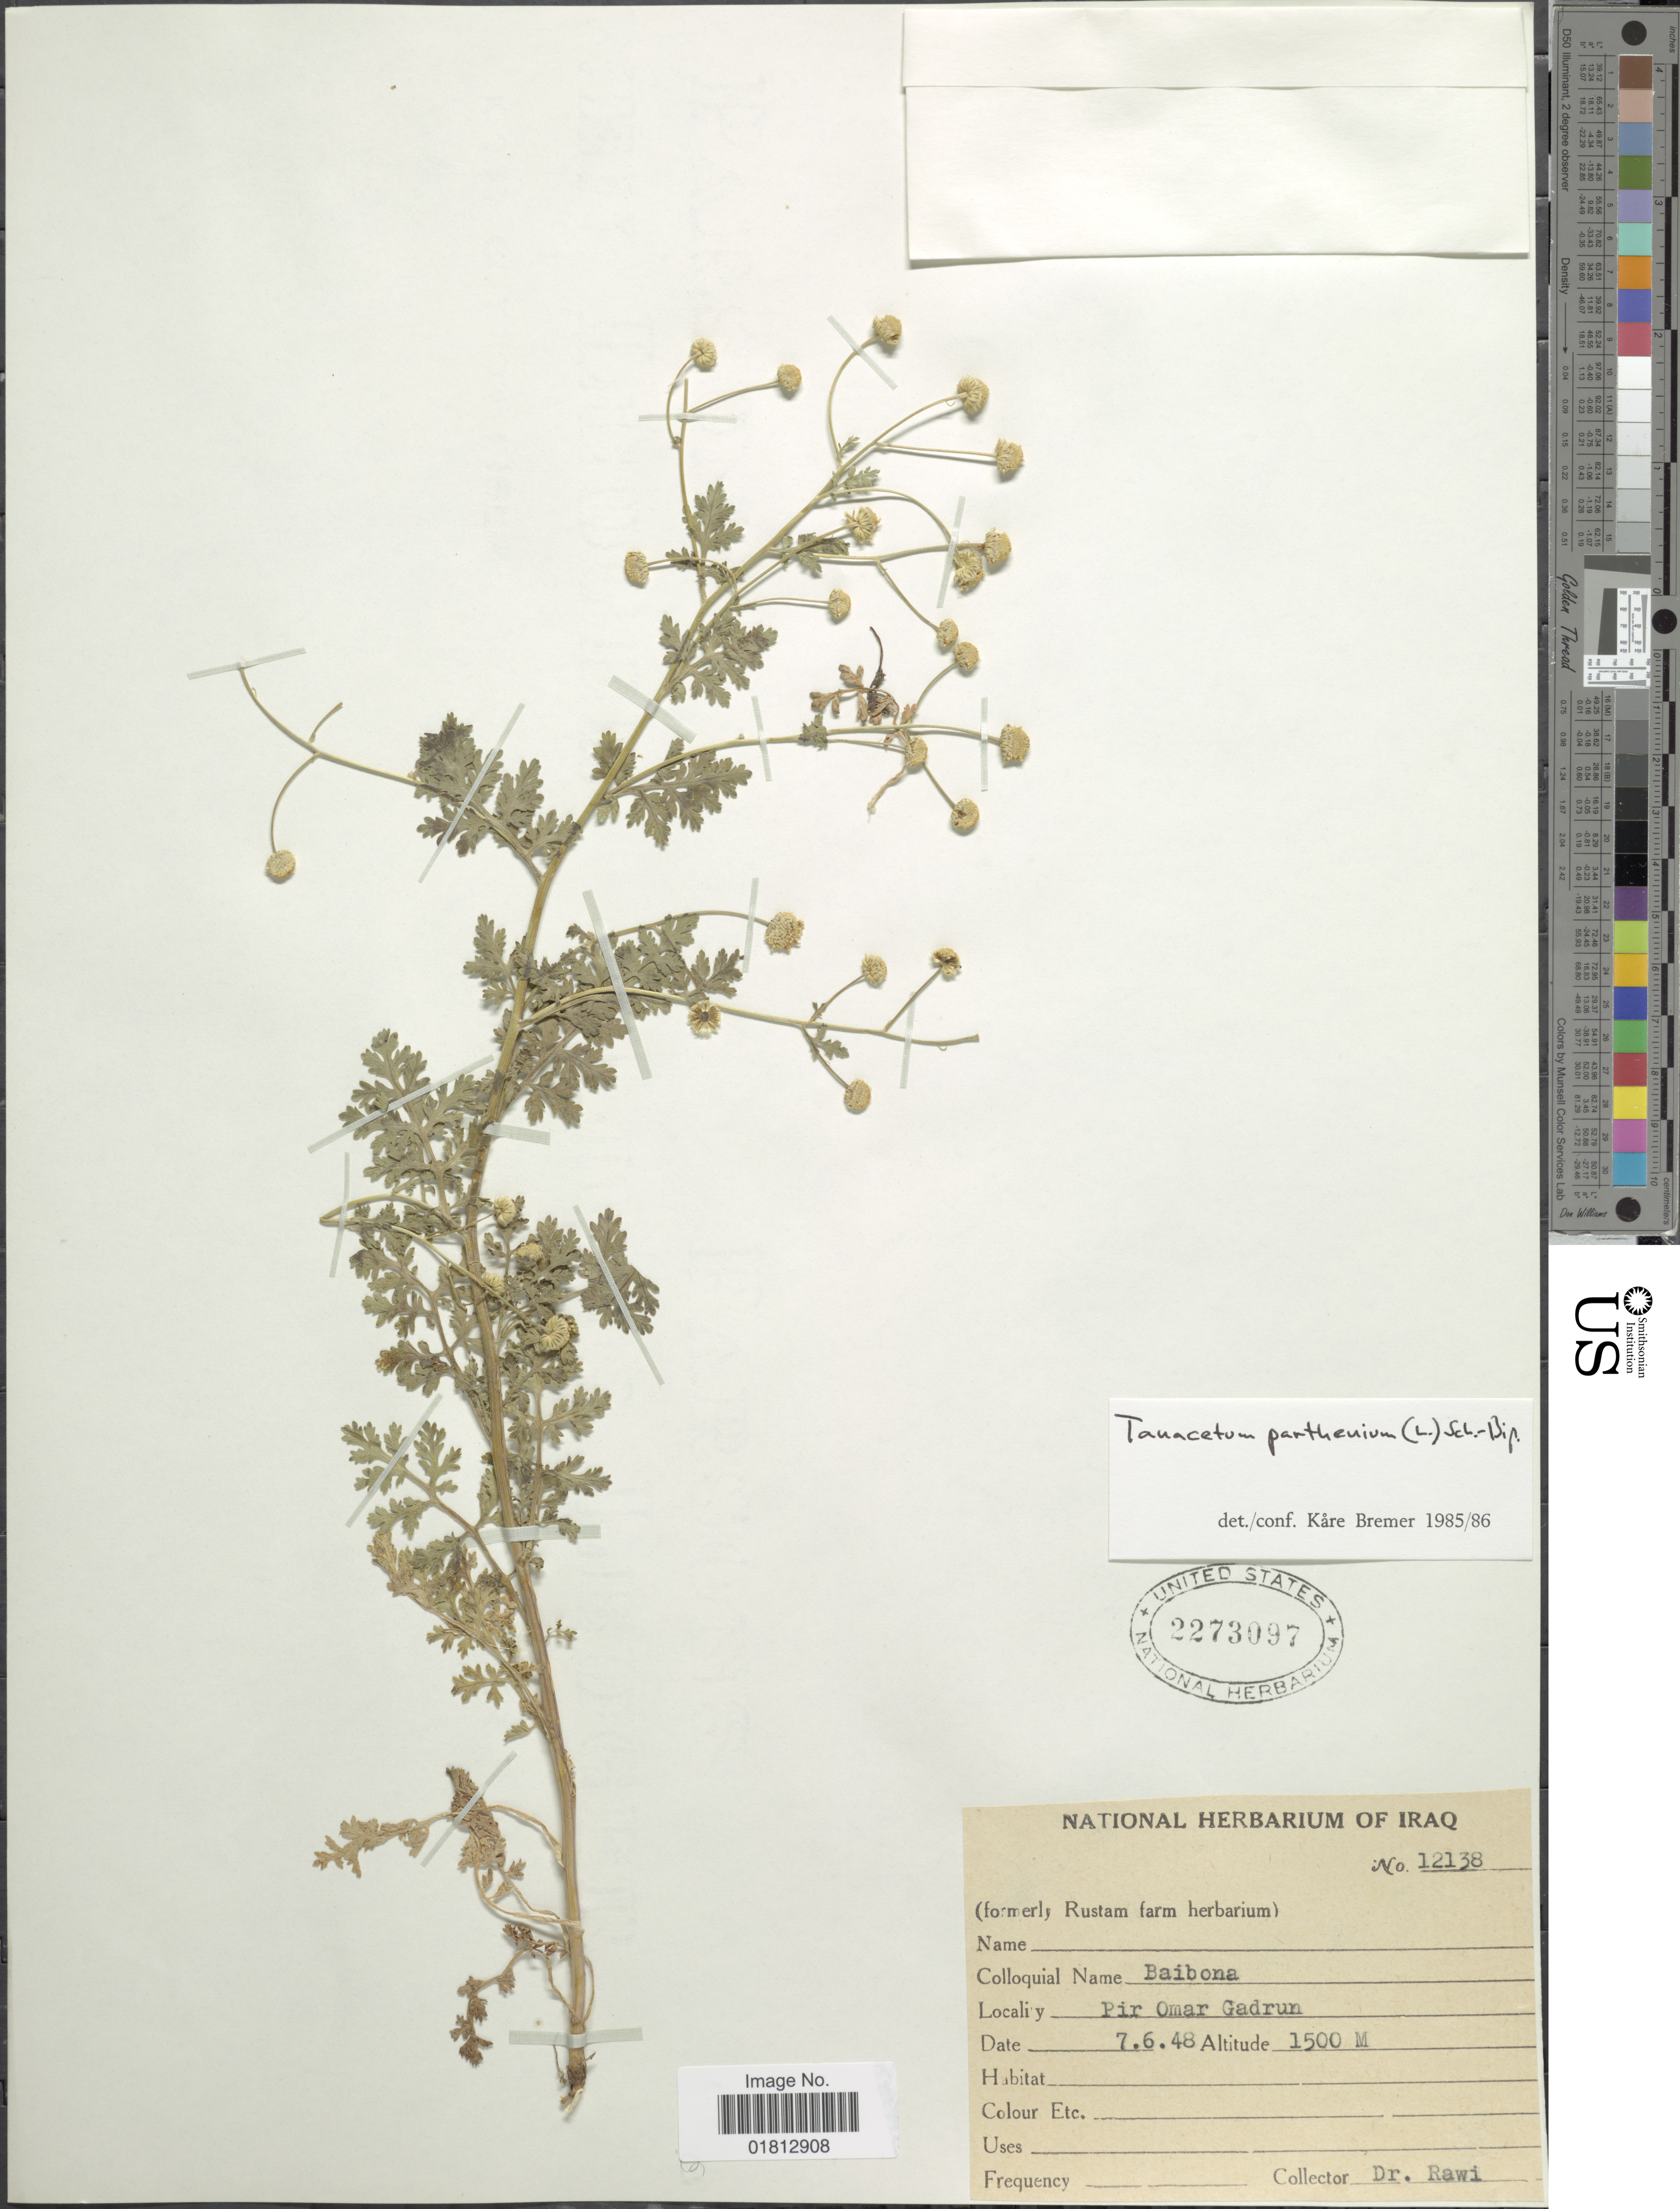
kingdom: Plantae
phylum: Tracheophyta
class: Magnoliopsida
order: Asterales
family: Asteraceae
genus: Tanacetum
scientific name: Tanacetum parthenium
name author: (L.) Sch. Bip.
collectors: -. Rawi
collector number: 12138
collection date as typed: Transcribed d/m/y: 7/6/48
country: Iraq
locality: Pir Omar Gadrun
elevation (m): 1500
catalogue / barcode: US 2273097